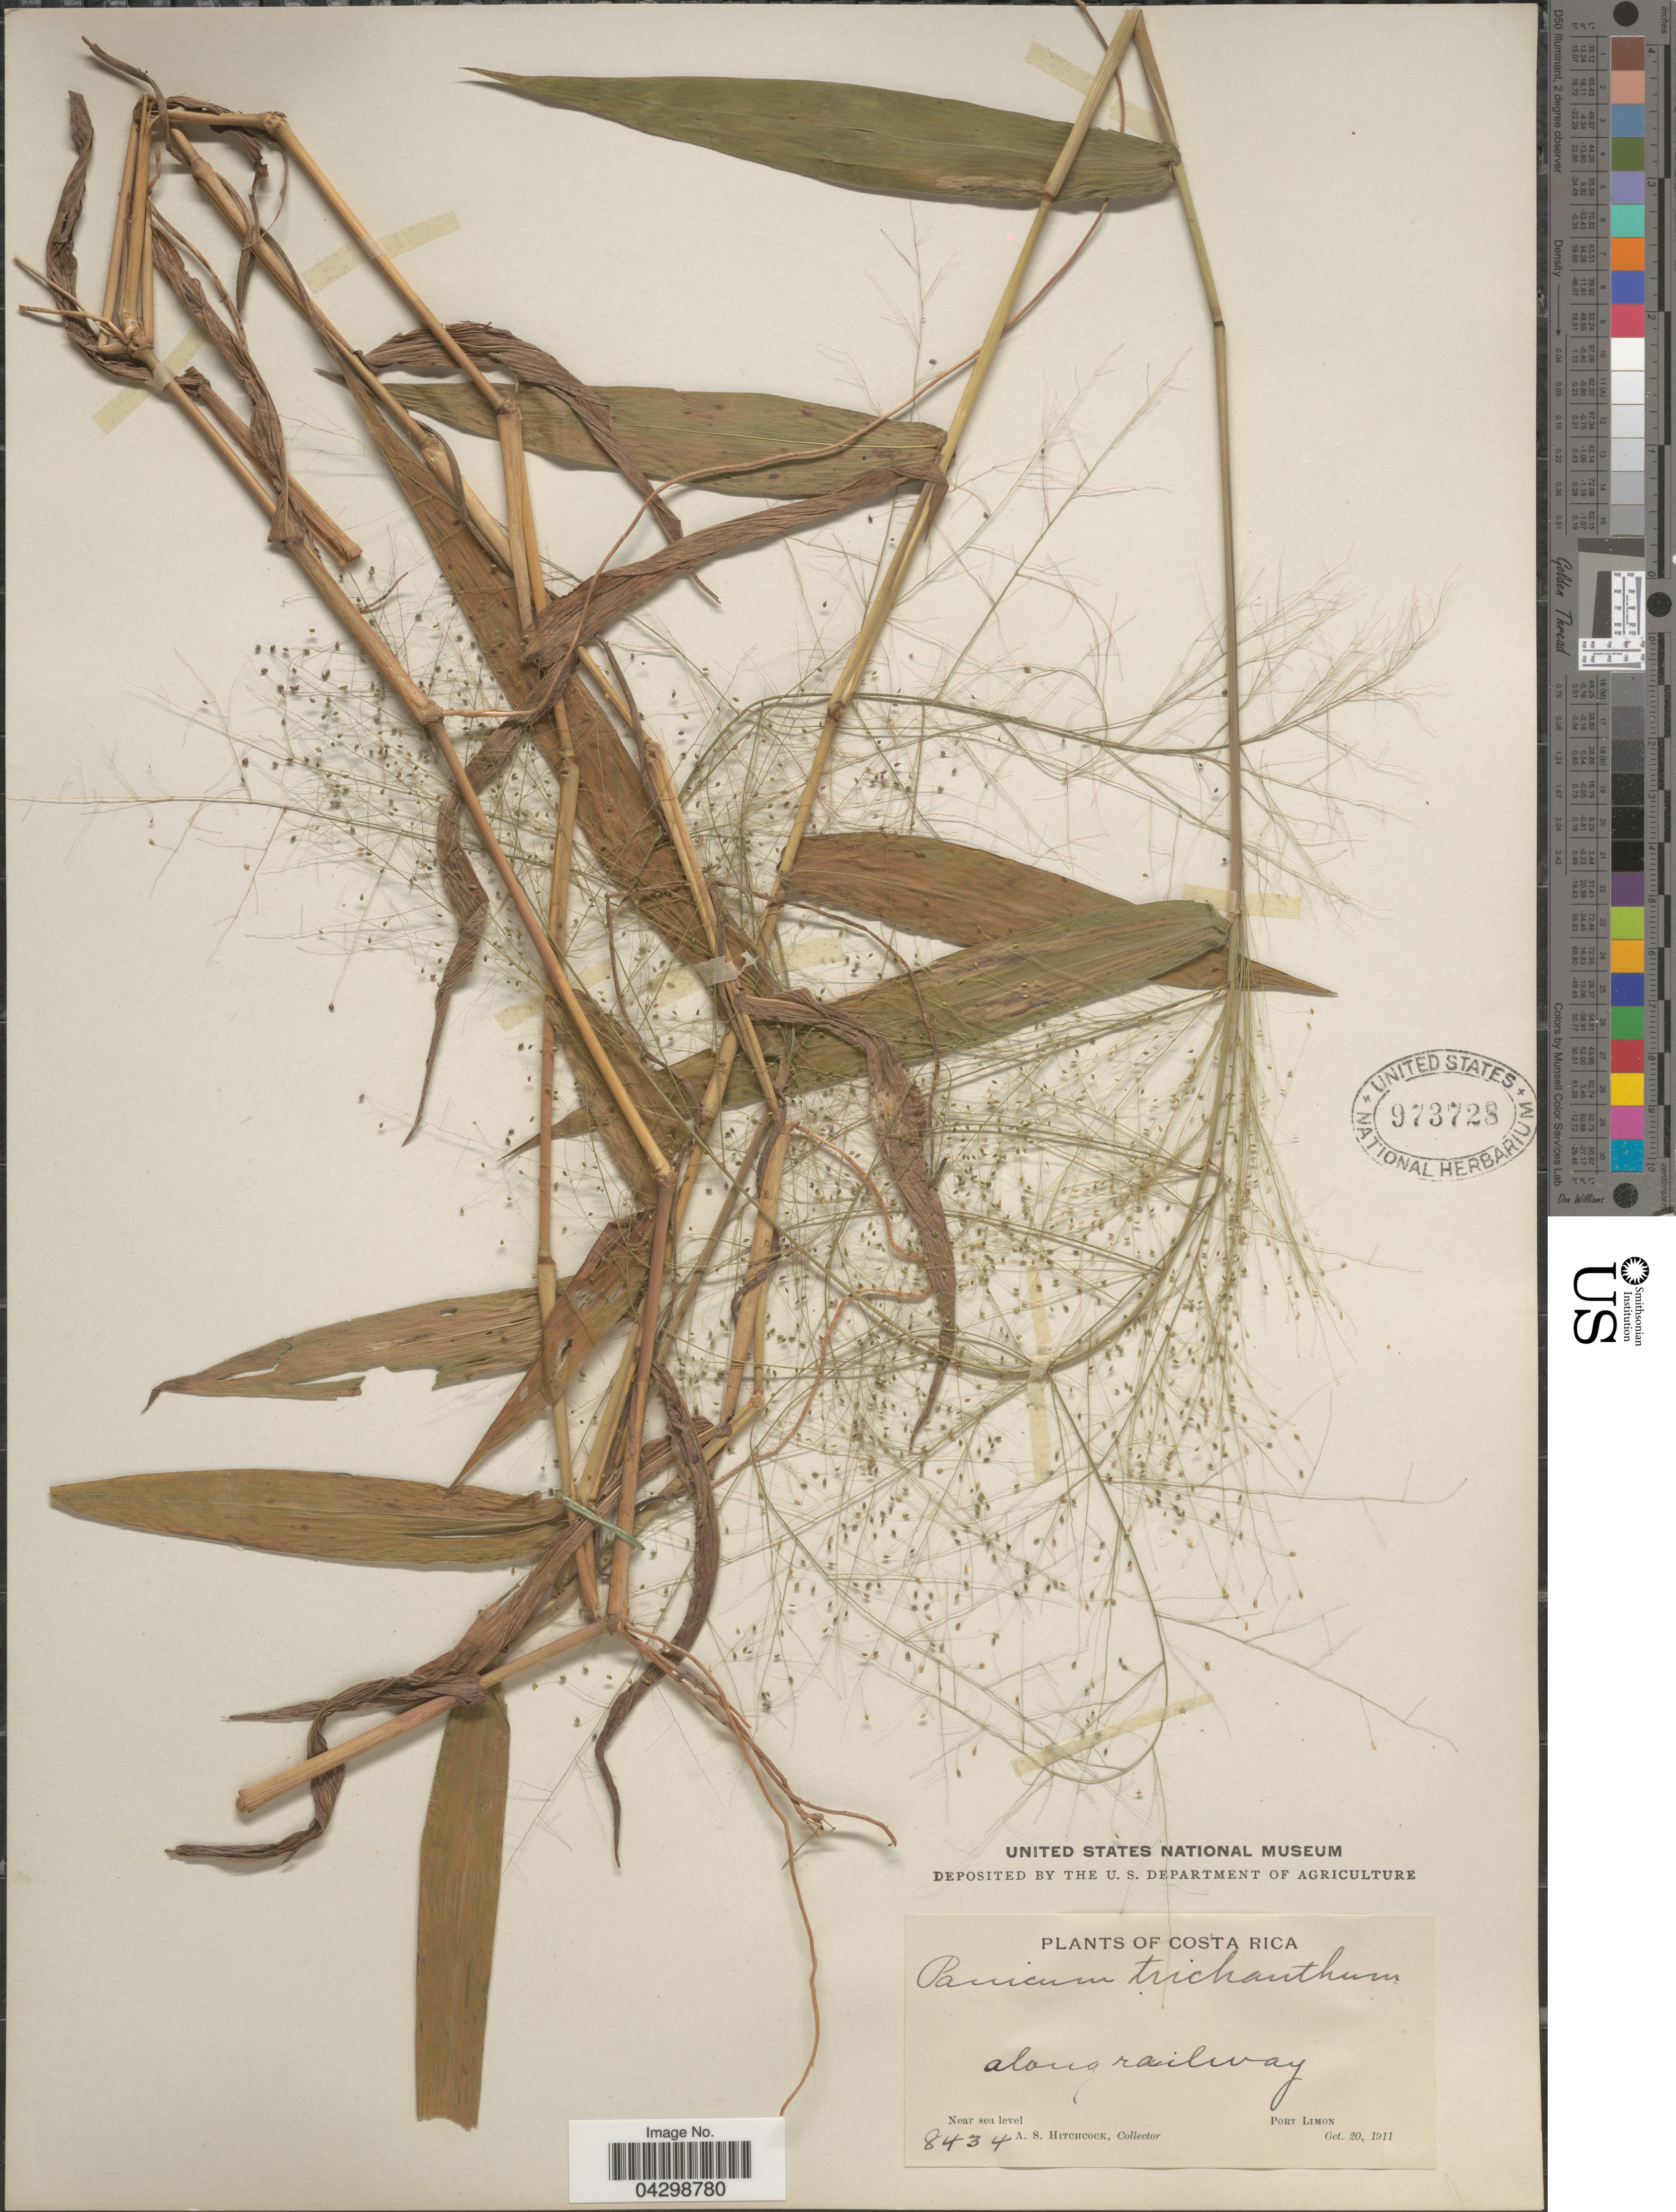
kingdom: Plantae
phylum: Tracheophyta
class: Liliopsida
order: Poales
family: Poaceae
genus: Panicum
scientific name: Panicum trichanthum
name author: Nees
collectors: A. S. Hitchcock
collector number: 8434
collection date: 1911-10-20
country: Costa Rica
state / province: Limón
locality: Along railway. Port Limon.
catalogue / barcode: US 973728